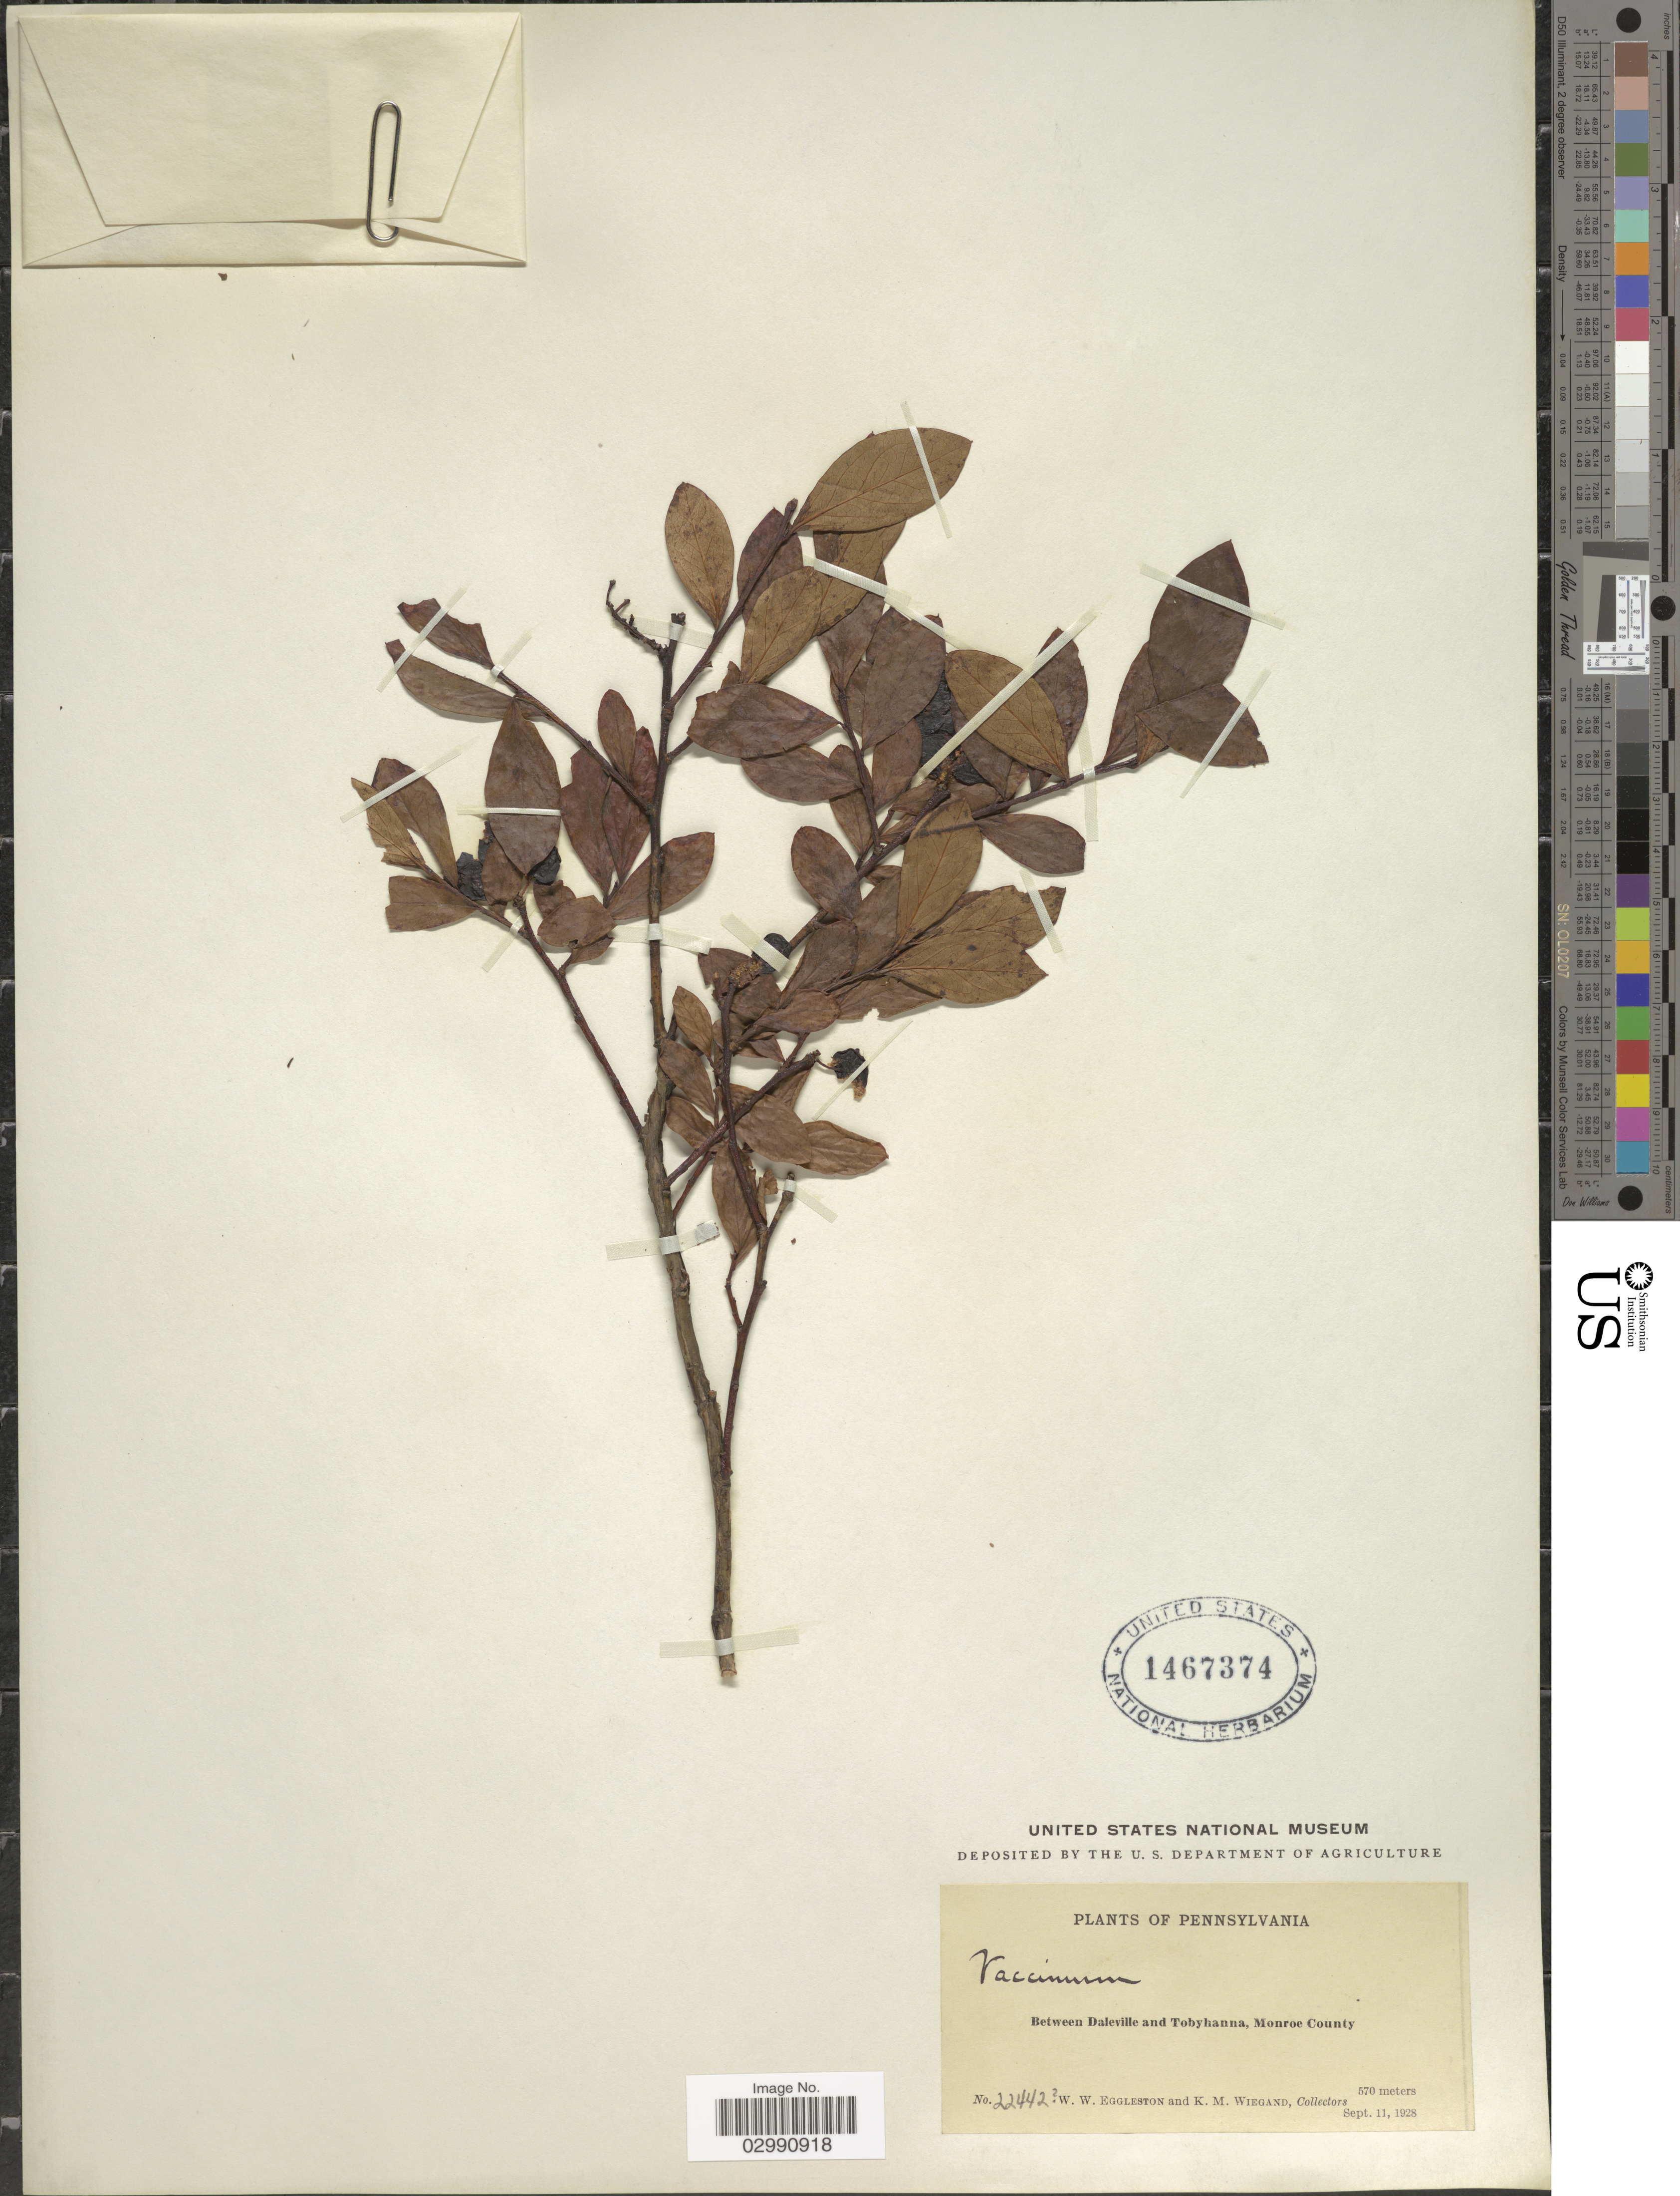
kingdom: Plantae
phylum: Tracheophyta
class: Magnoliopsida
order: Ericales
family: Ericaceae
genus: Vaccinium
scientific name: Vaccinium sp.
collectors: W. W. Eggleston & K. M. Wiegand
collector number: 22442?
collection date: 1928-09-11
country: United States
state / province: Pennsylvania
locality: Between Daleville and Tobyhanna, Monroe County.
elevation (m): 570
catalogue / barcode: US 1467374